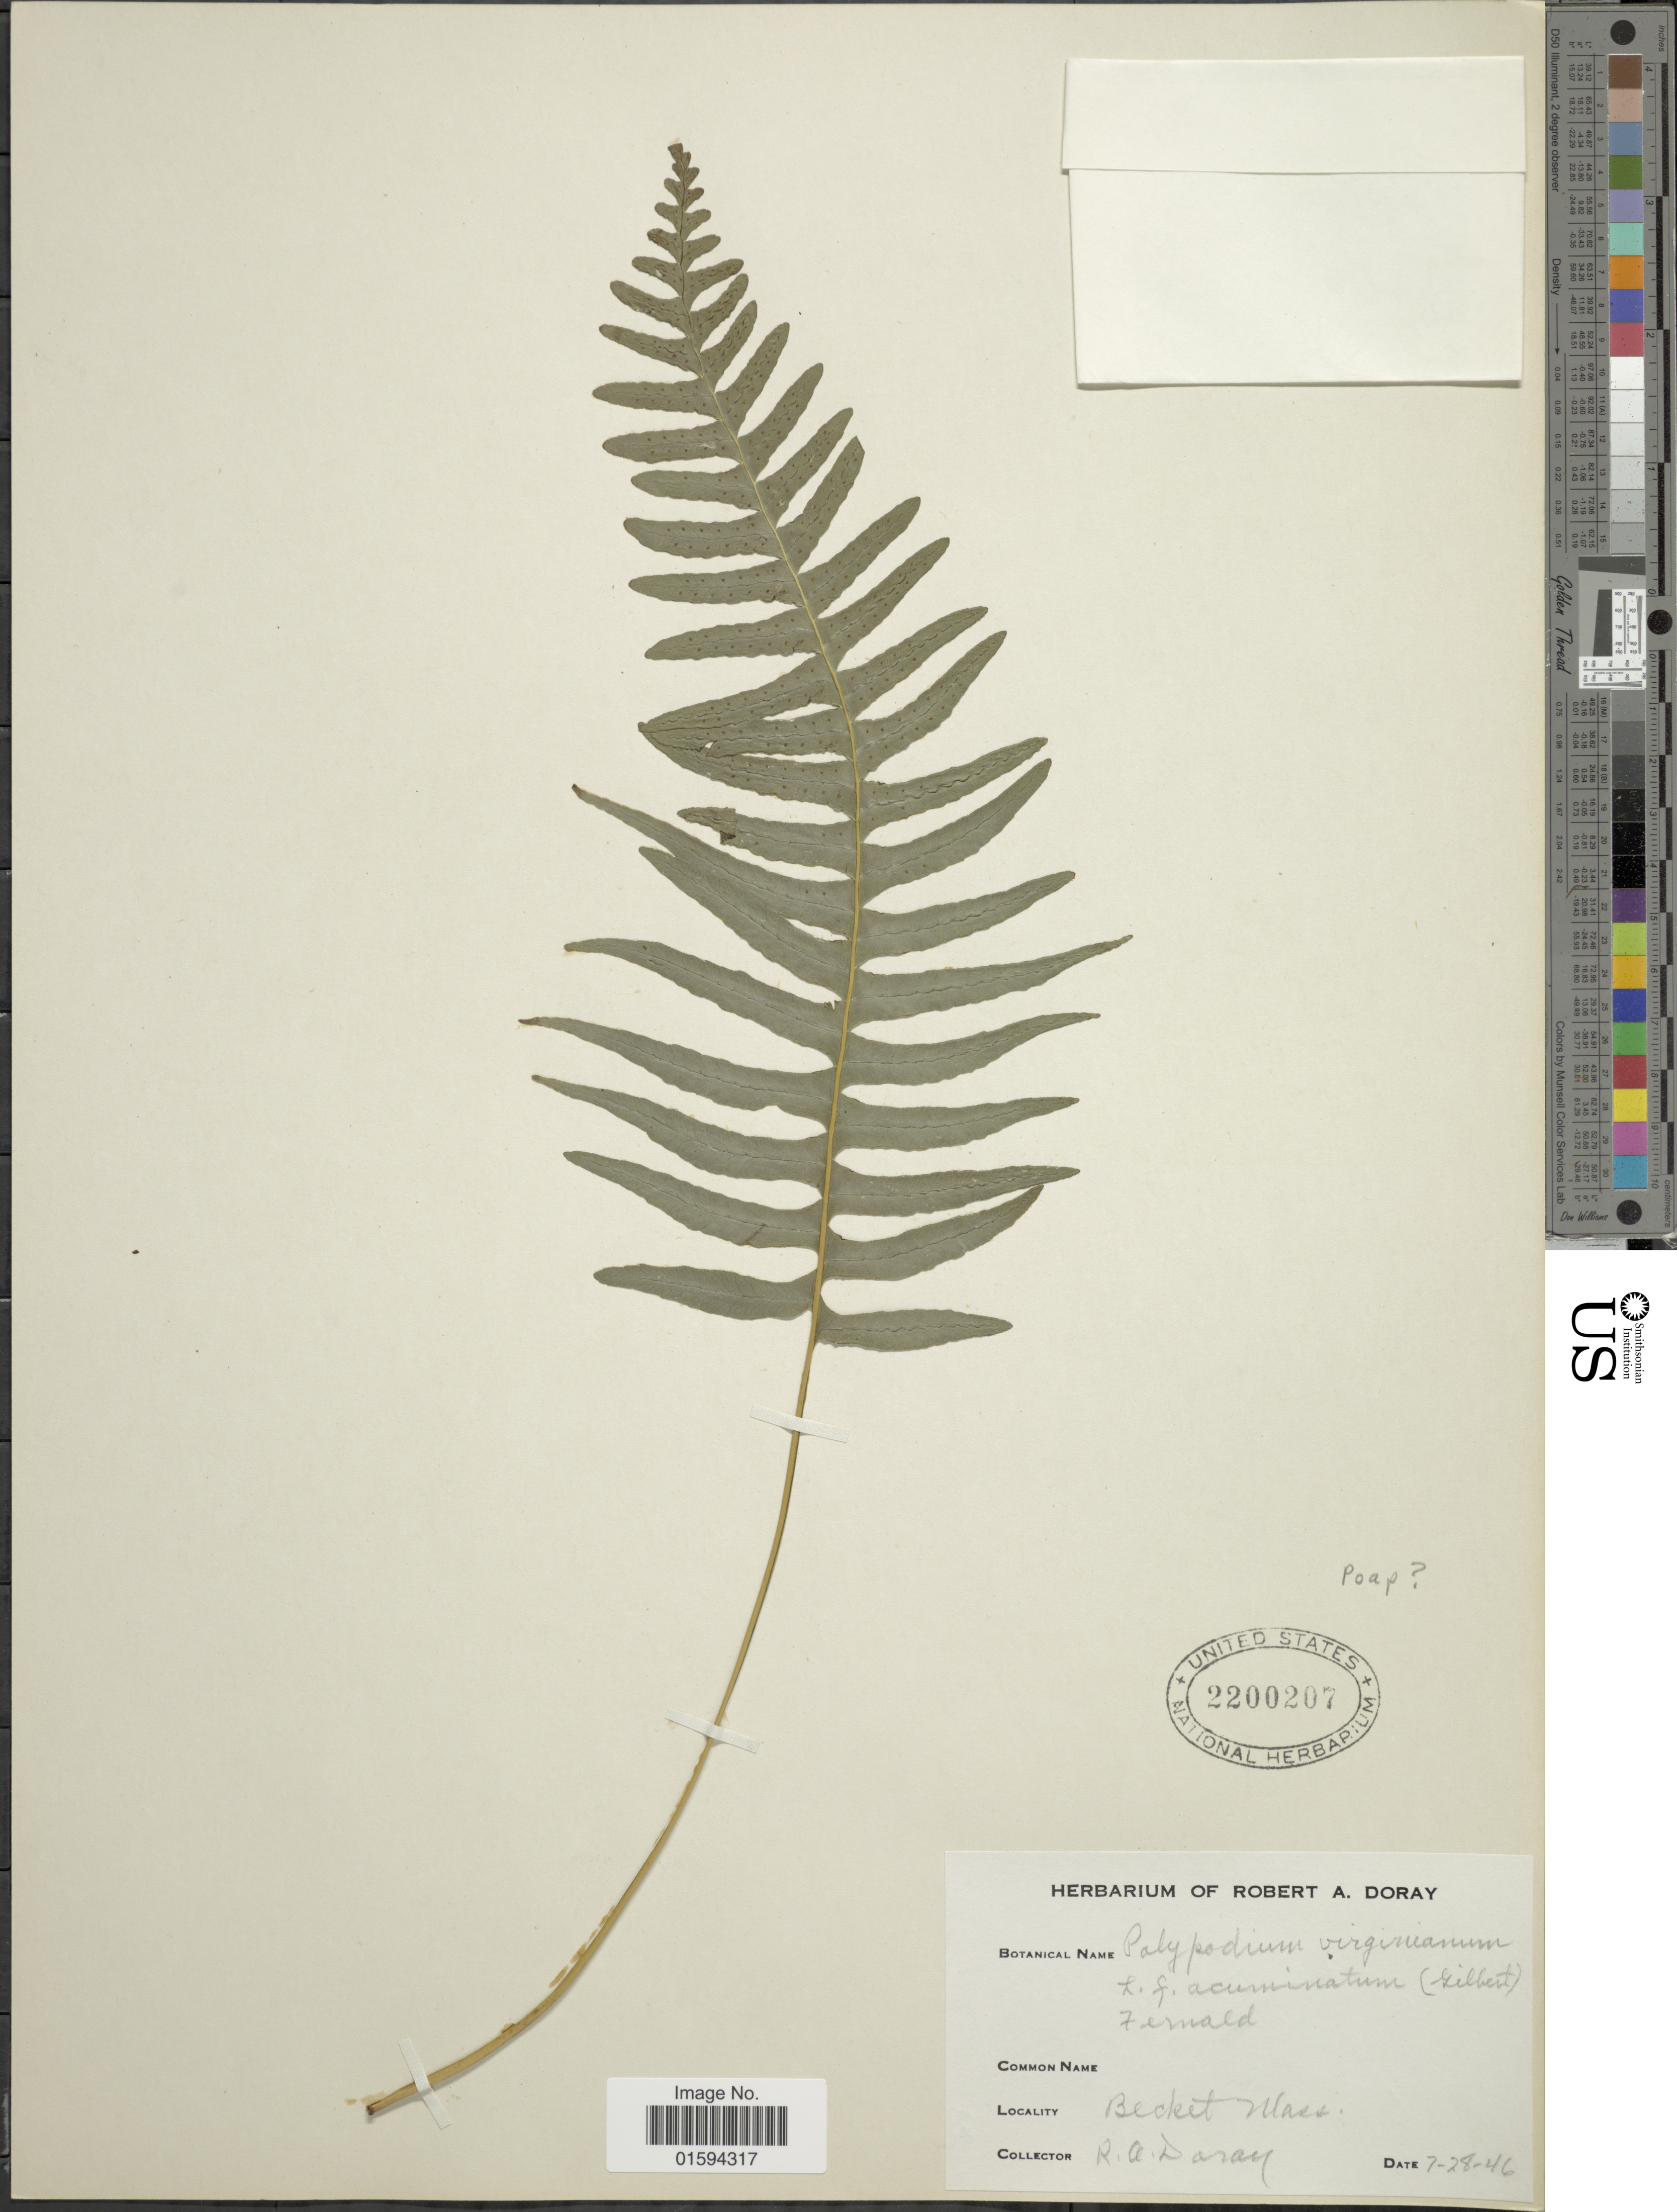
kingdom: Plantae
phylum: Tracheophyta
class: Polypodiopsida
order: Polypodiales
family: Polypodiaceae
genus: Polypodium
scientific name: Polypodium appalachianum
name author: Haufler & Windham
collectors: R. Doray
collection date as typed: Transcribed d/m/y: 28/7/46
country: United States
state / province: Massachusetts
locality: Becket.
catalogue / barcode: US 2200207